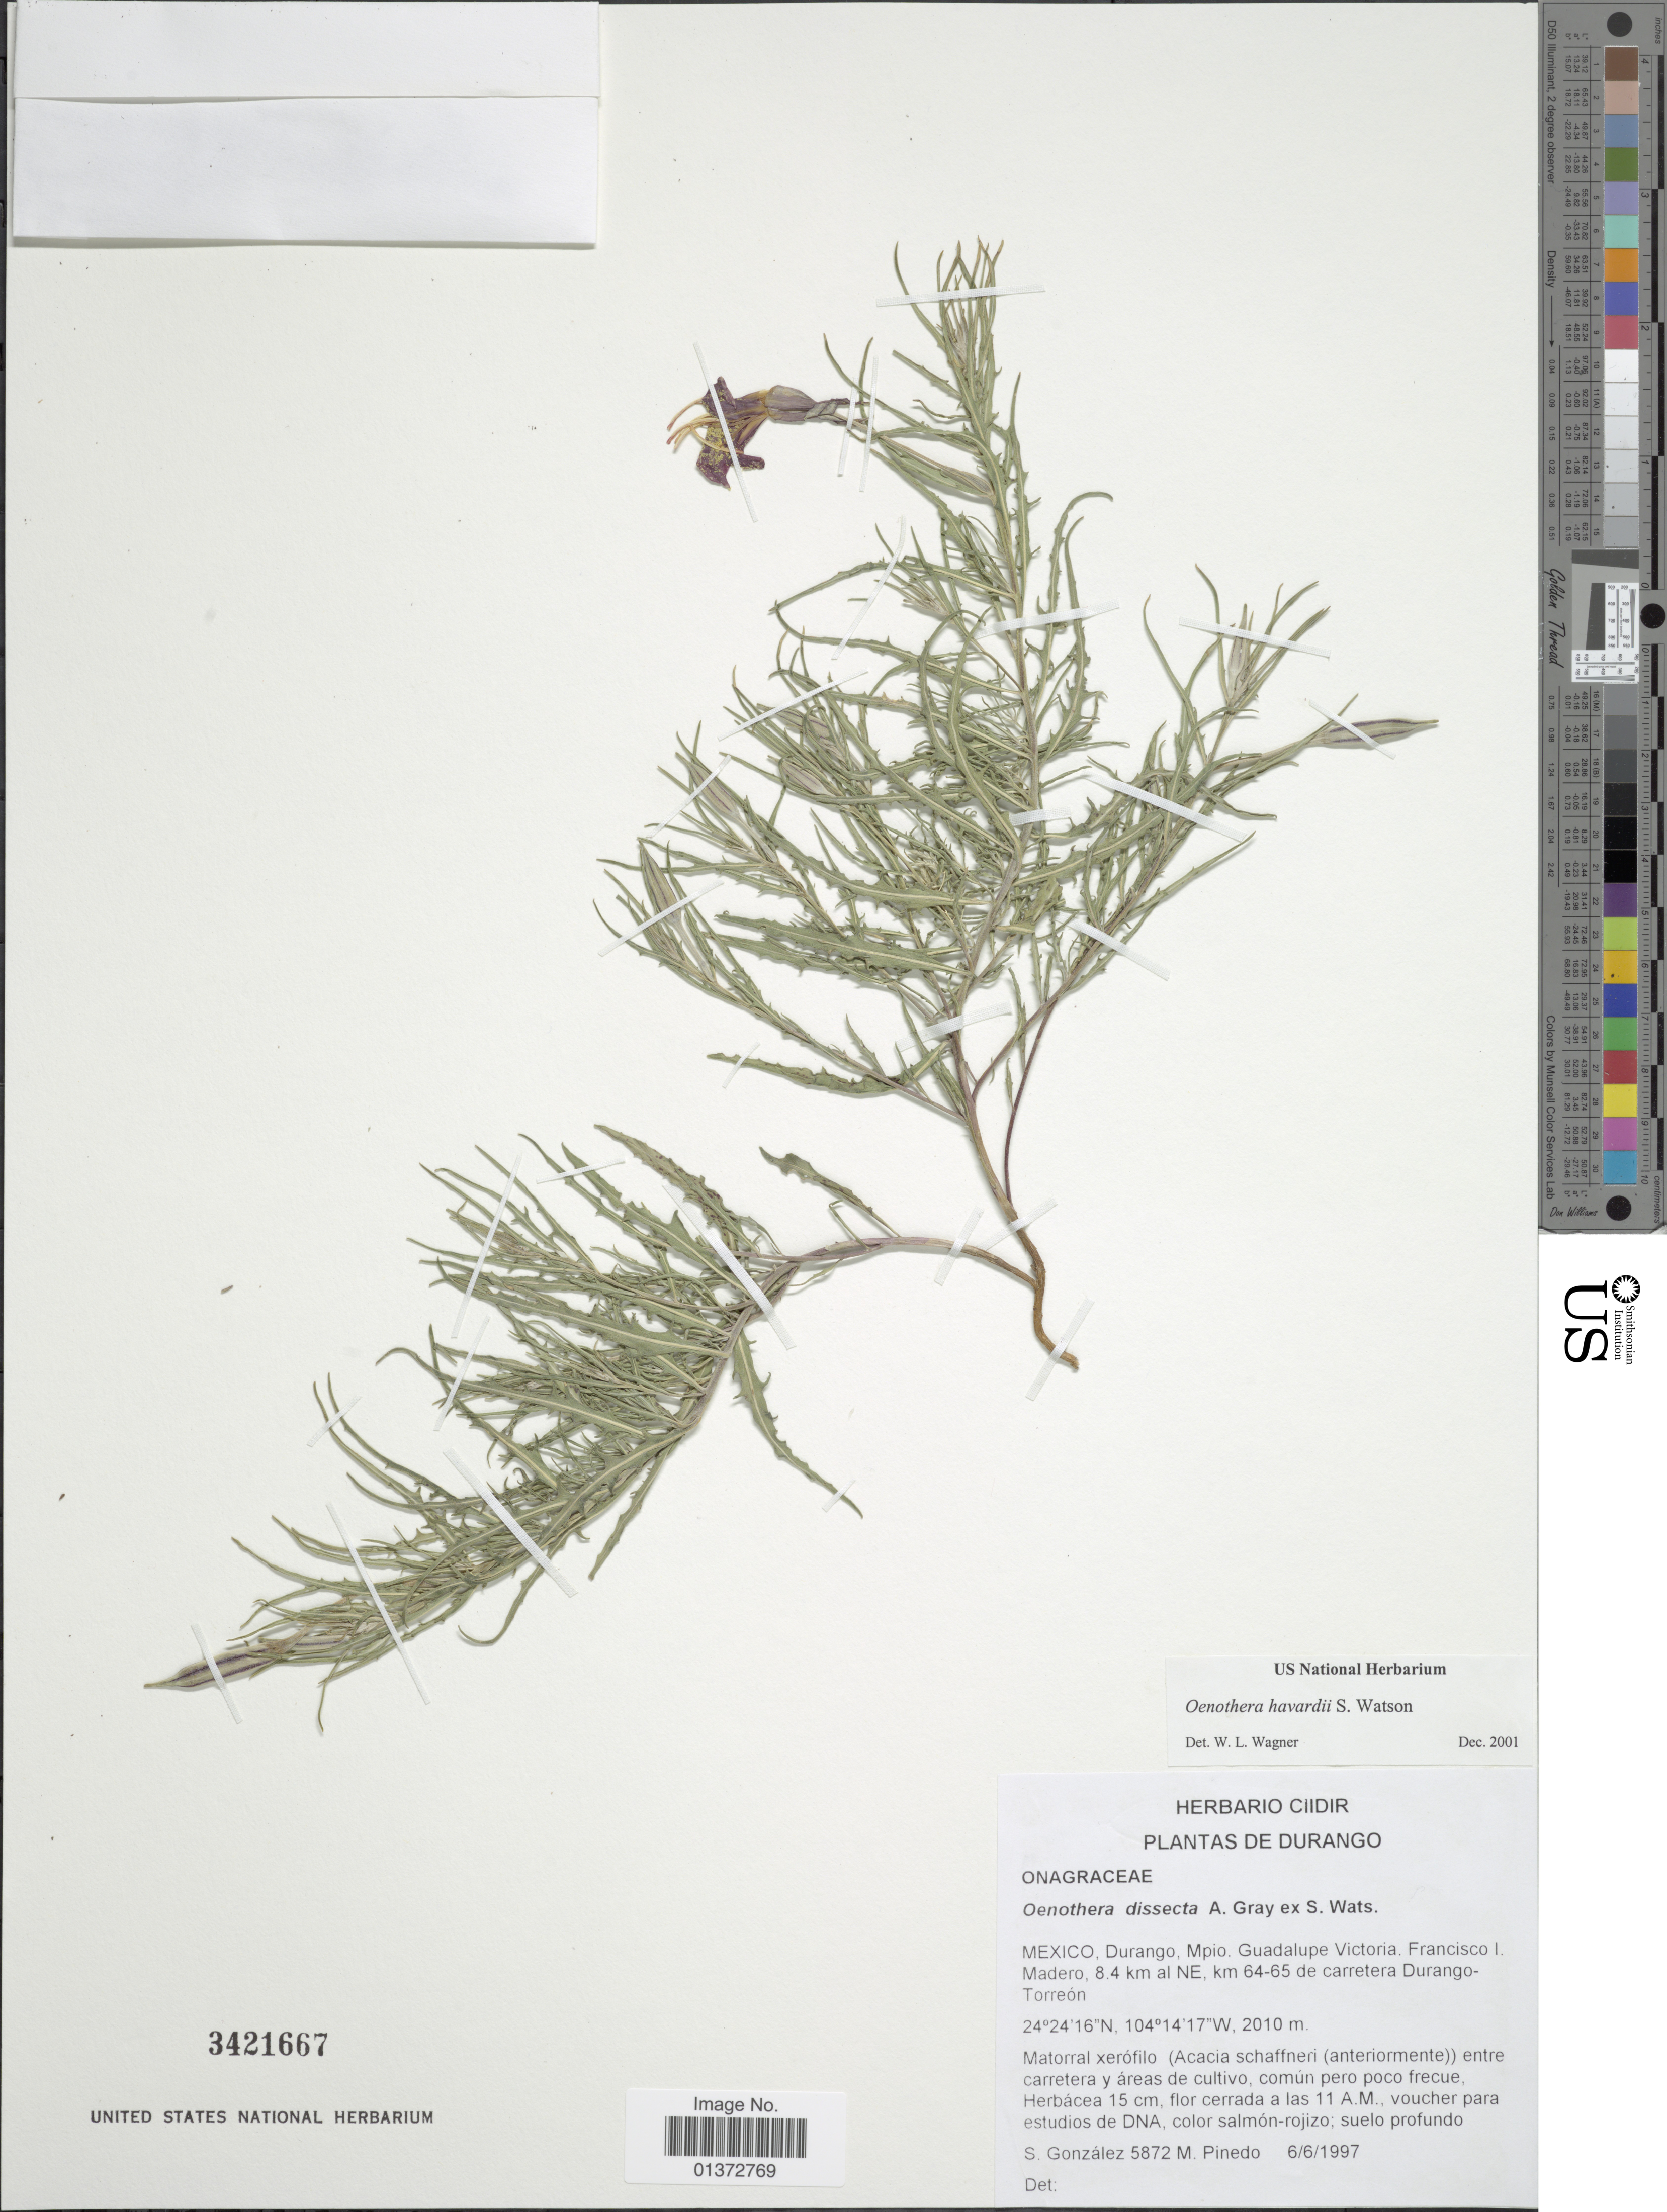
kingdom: Plantae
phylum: Tracheophyta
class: Magnoliopsida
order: Myrtales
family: Onagraceae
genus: Oenothera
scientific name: Oenothera havardii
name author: S. Watson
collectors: S. Gonzáles & M. Pinedo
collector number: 5872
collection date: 1997-06-06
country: Mexico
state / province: Durango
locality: Mpio. Guadalupe Victoria, Frnacisco I. Madero, 8.4 km al NE, km 64-65 de carretera Durango-Torreón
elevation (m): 2010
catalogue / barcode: US 3421667